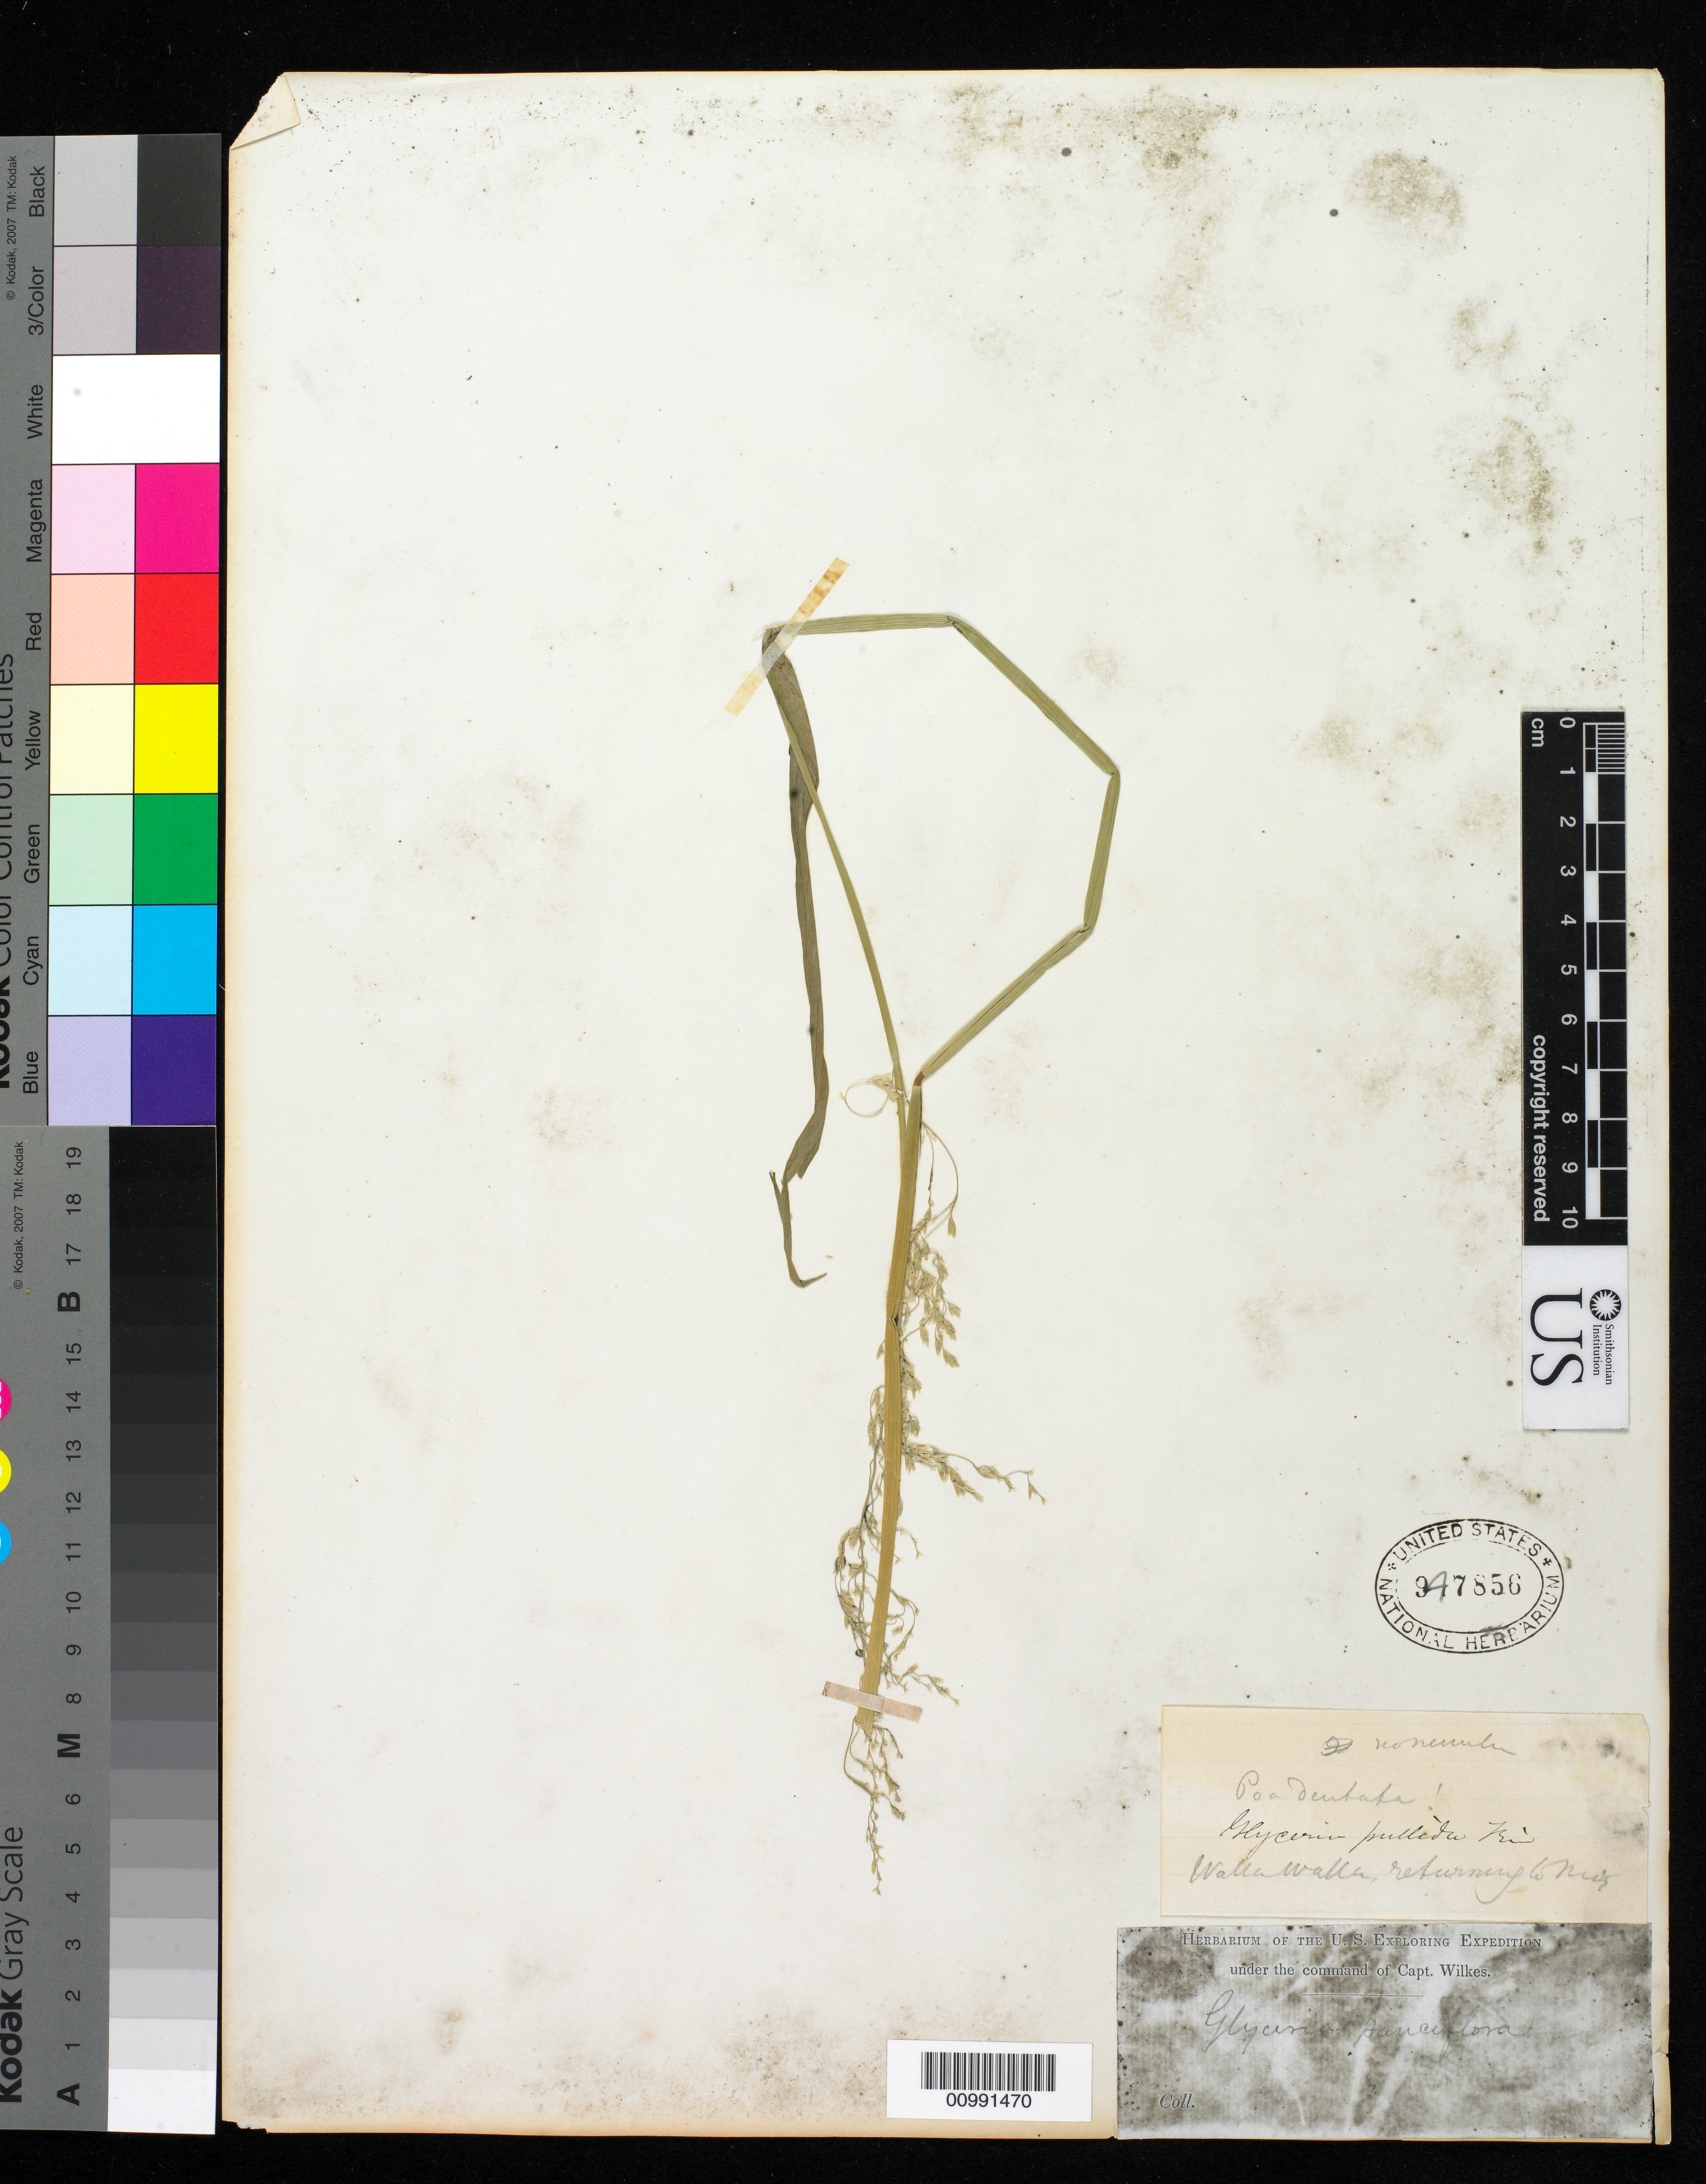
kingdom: Plantae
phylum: Tracheophyta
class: Liliopsida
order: Poales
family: Poaceae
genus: Torreyochloa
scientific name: Torreyochloa pallida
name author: (Torr.) G.L. Church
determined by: Poaceae Reorganization Project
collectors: Wilkes Explor. Exped.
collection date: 1838/1842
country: United States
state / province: Washington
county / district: Walla Walla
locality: Walla Walla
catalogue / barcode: US 947856